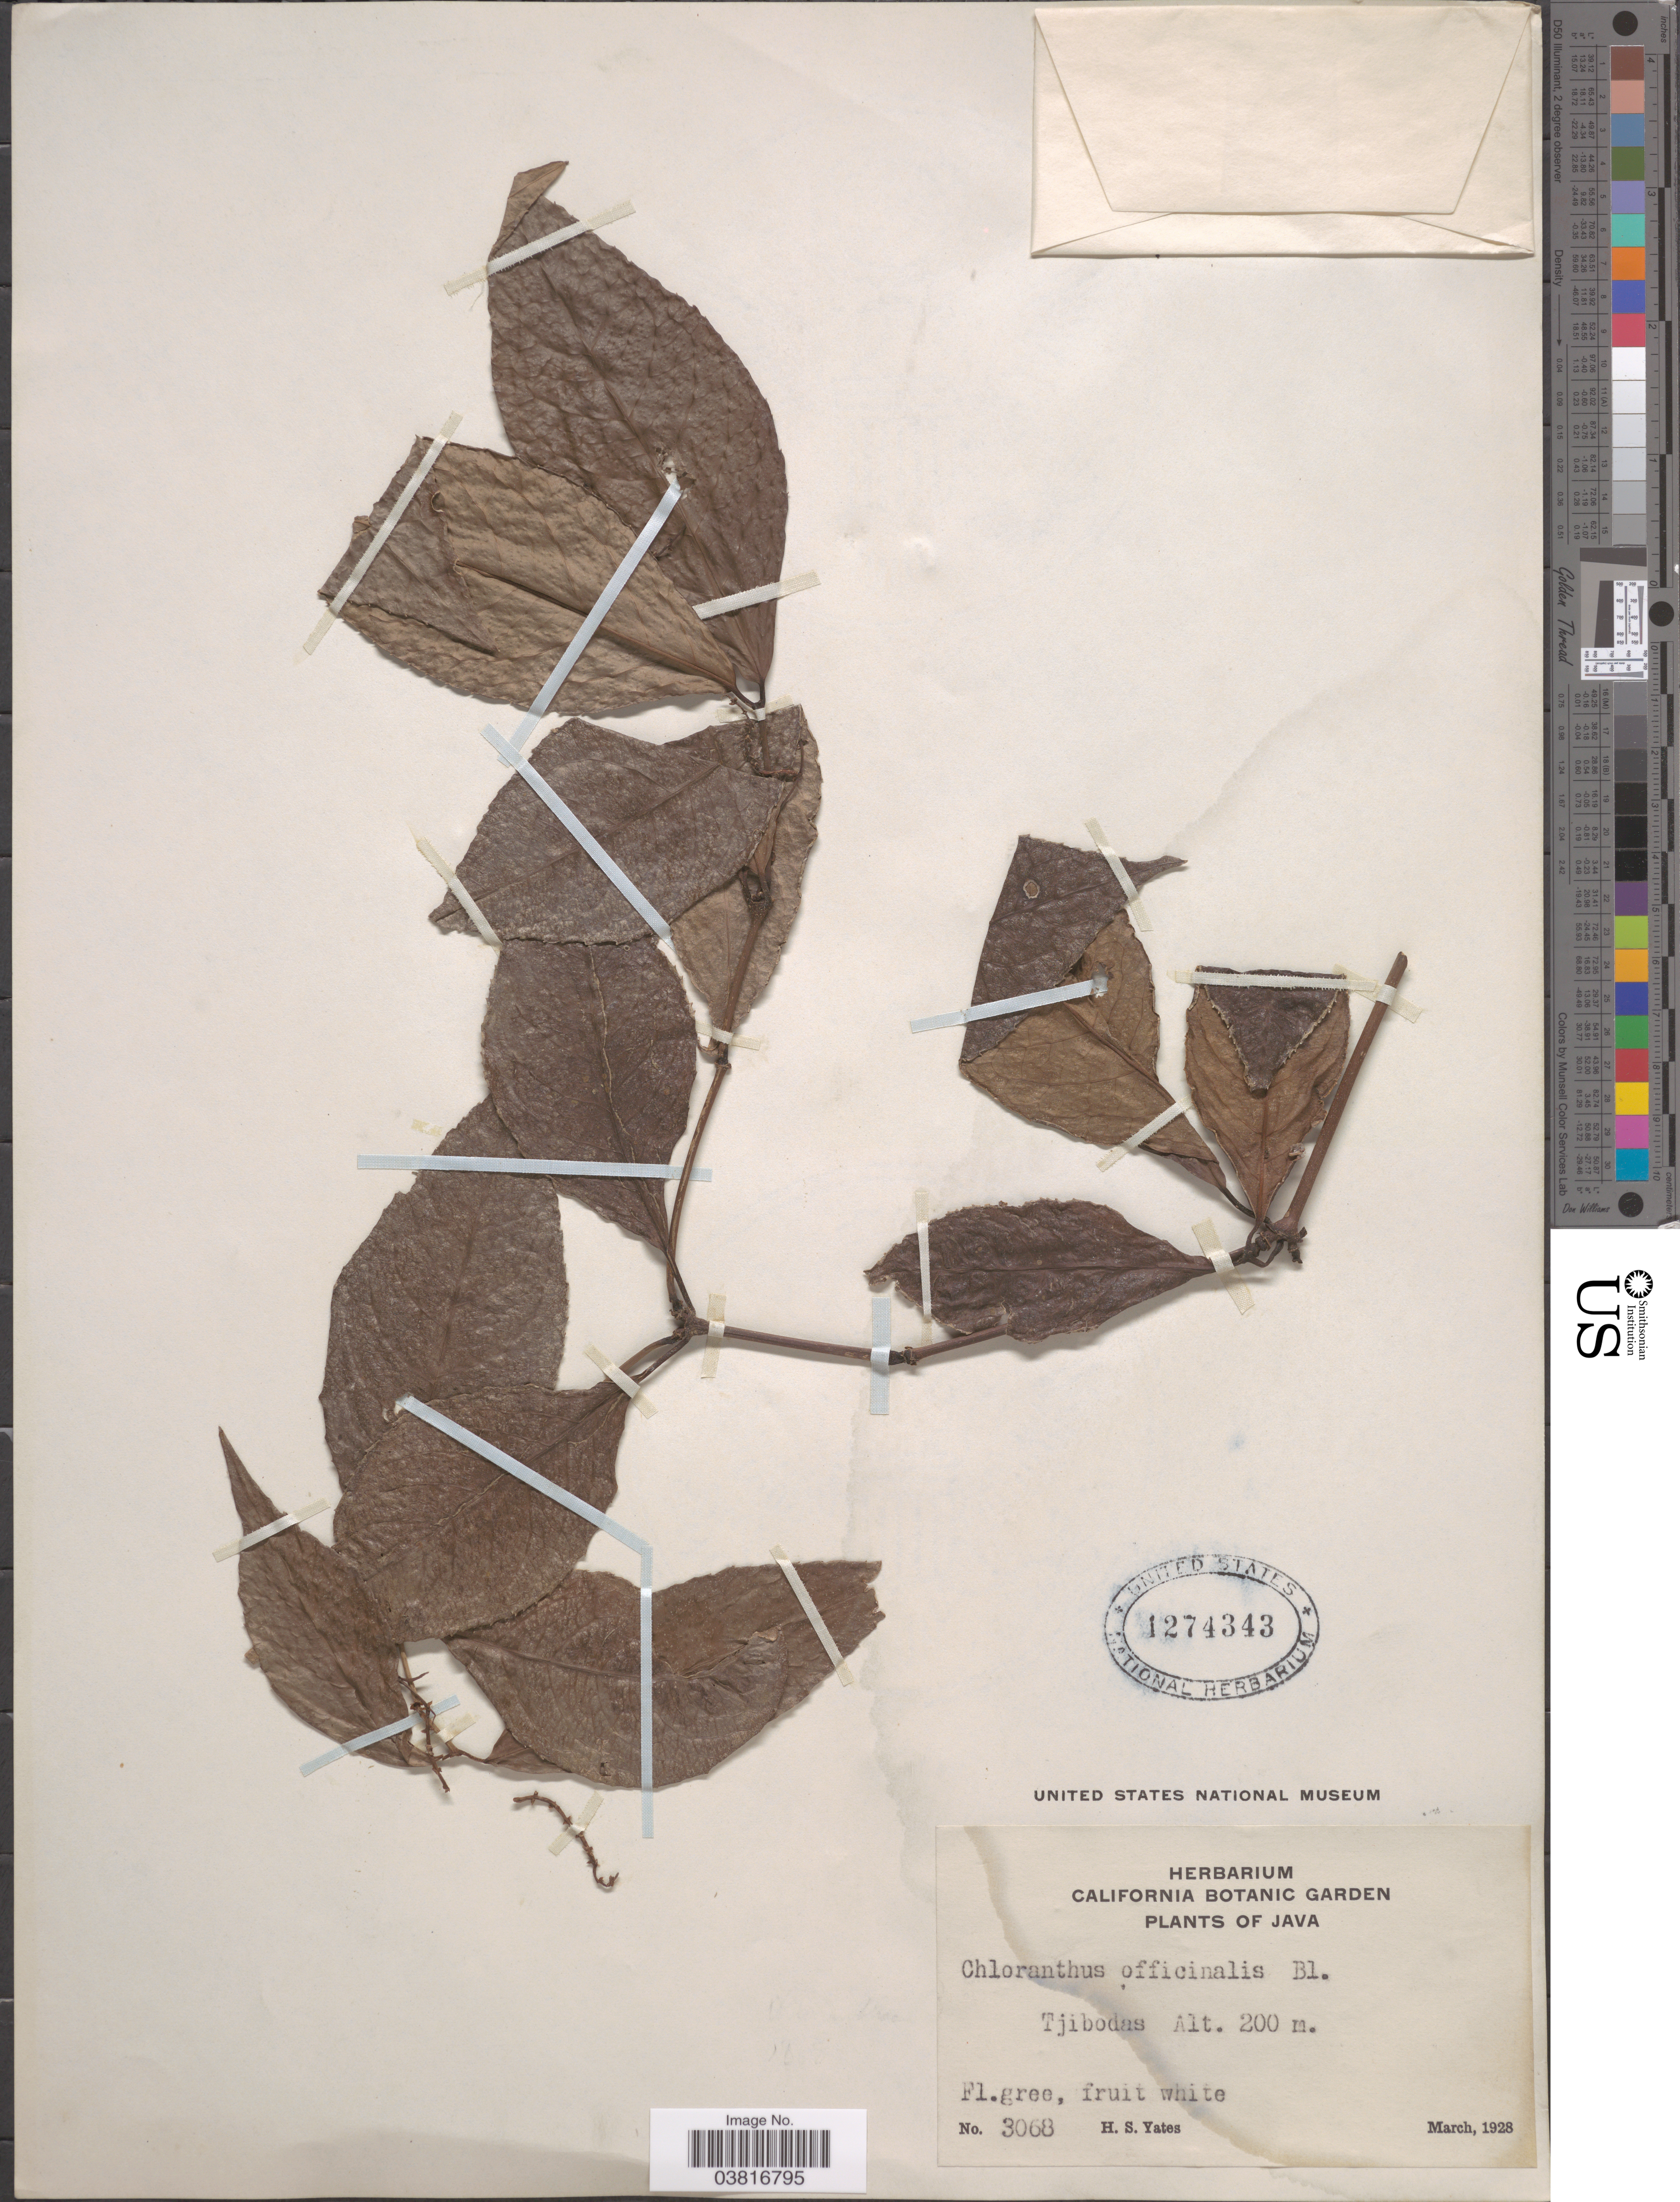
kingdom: Plantae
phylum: Tracheophyta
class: Magnoliopsida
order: Chloranthales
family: Chloranthaceae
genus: Chloranthus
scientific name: Chloranthus officinalis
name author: Blume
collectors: H. S. Yates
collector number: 3068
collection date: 1928-03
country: Indonesia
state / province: Java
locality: Tjibodas.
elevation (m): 200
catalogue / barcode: US 1274343